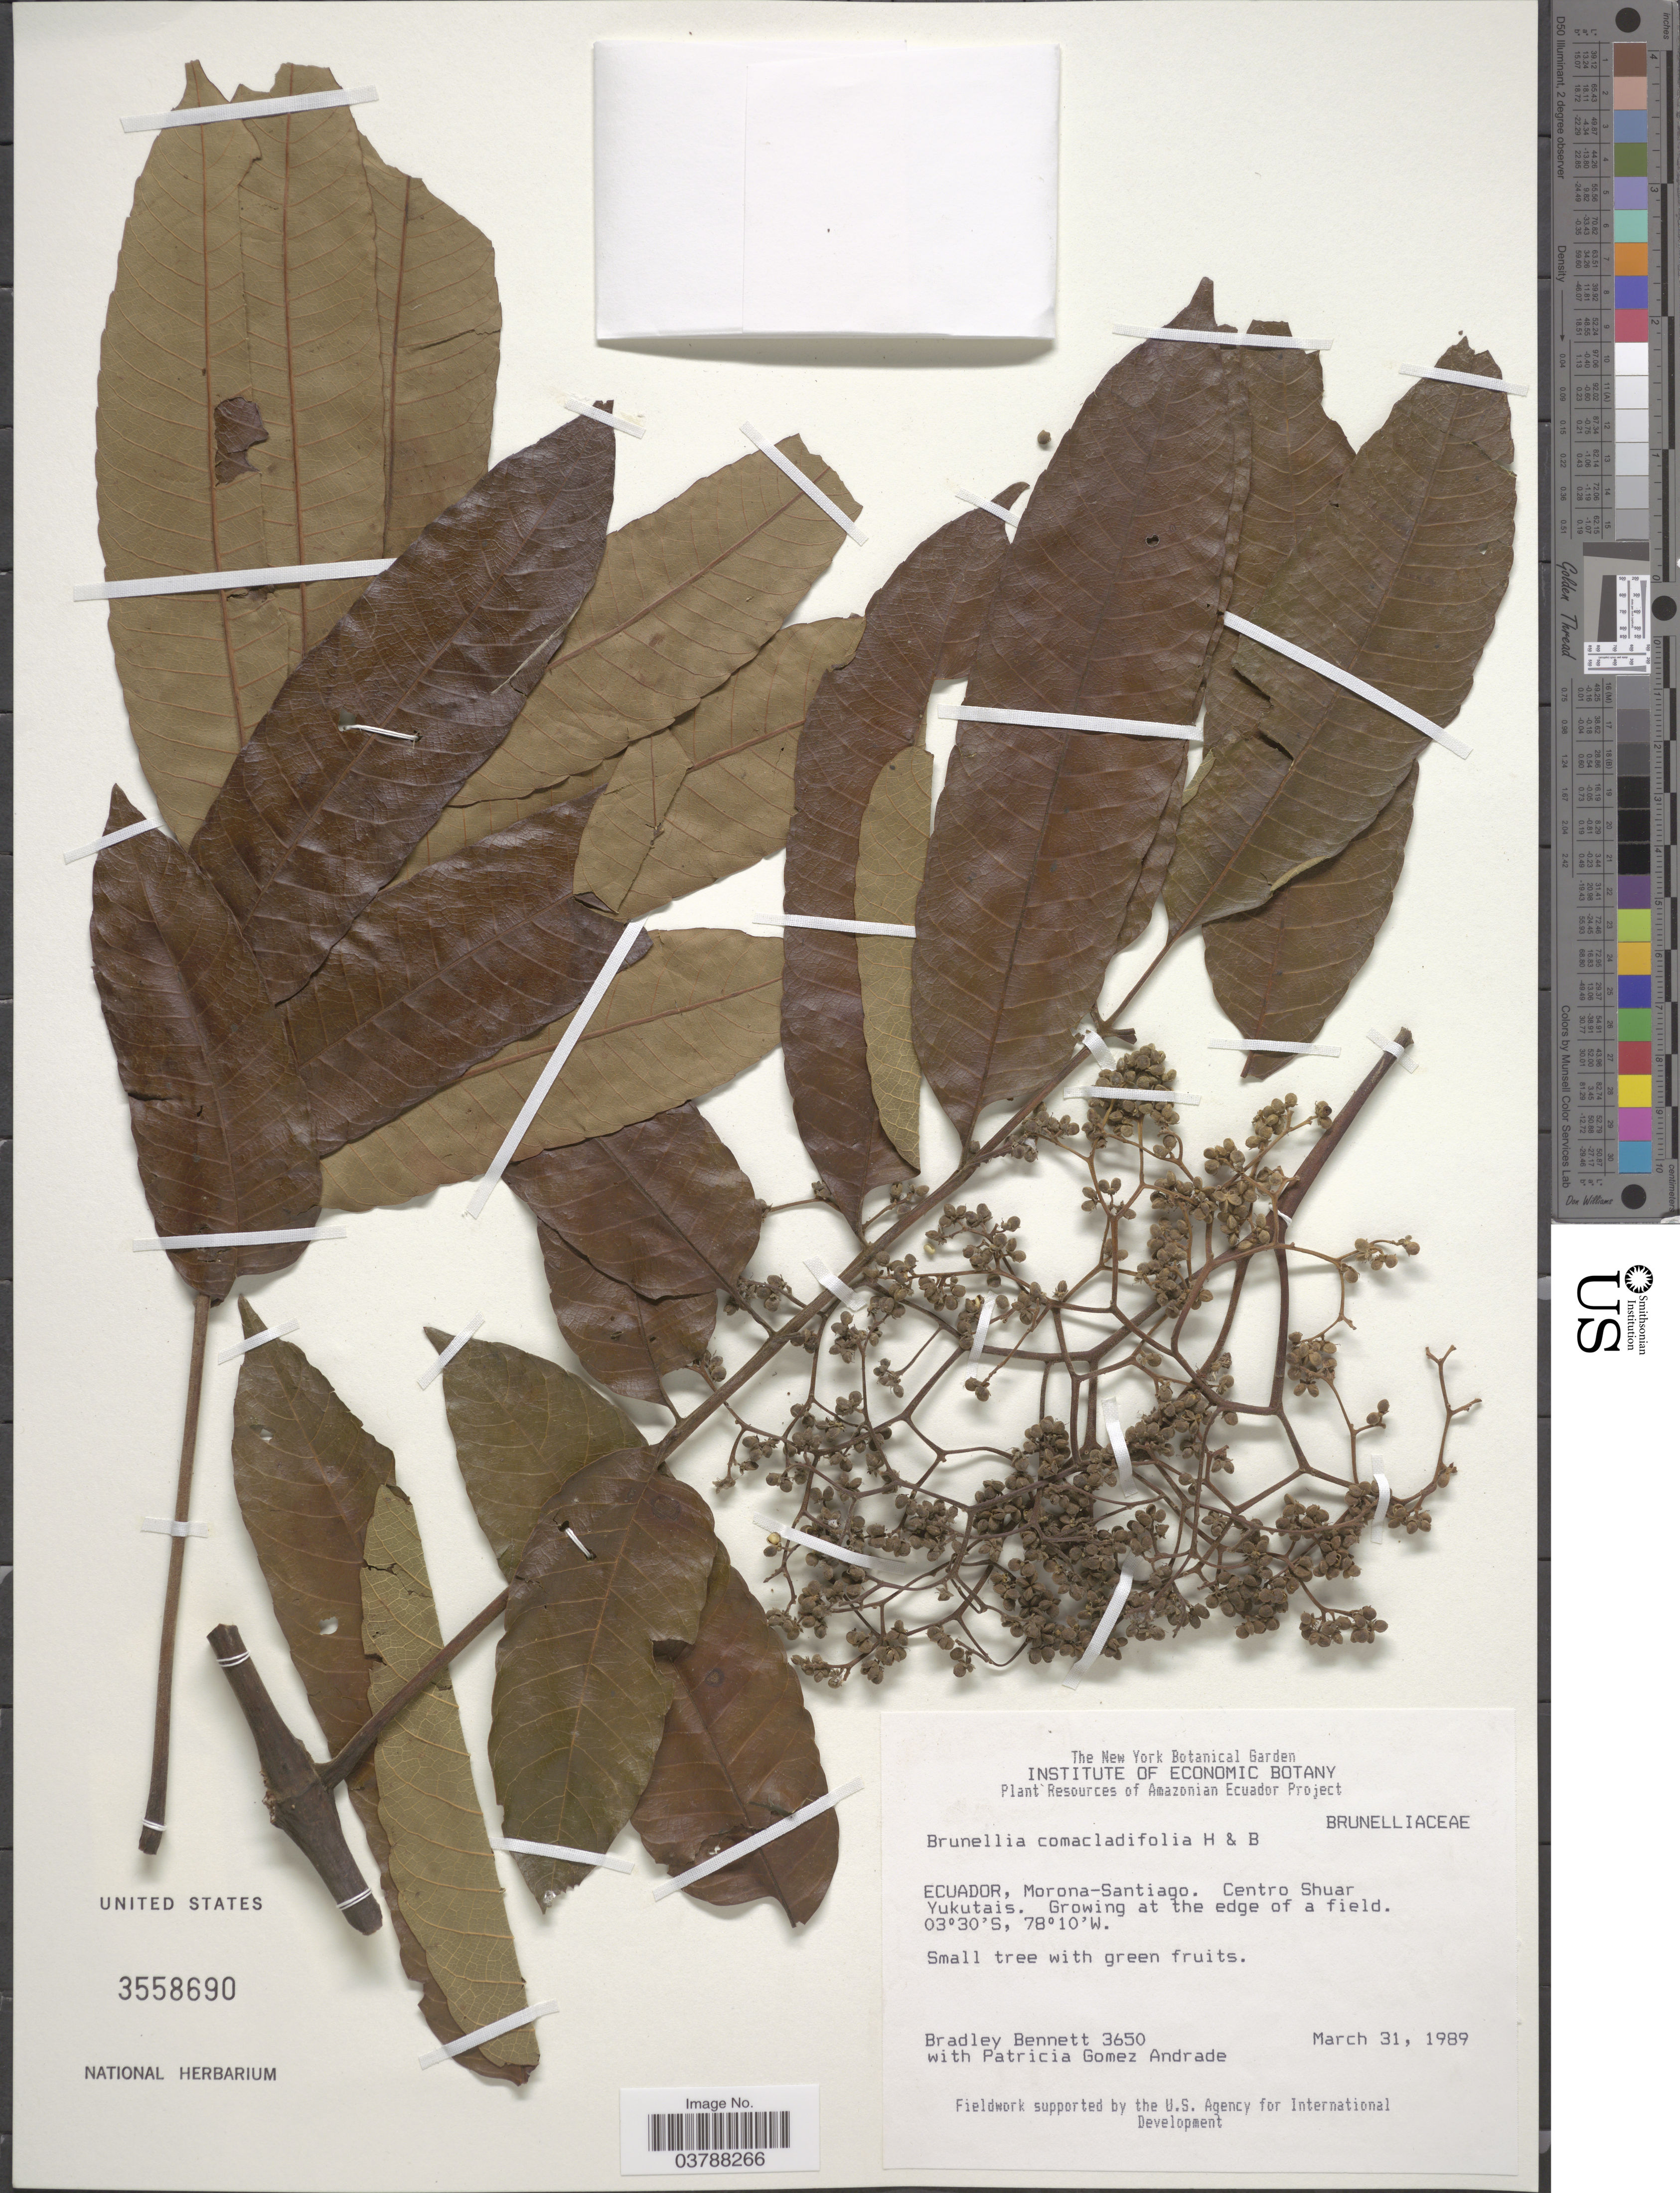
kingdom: Plantae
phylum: Tracheophyta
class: Magnoliopsida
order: Oxalidales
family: Brunelliaceae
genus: Brunellia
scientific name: Brunellia comocladifolia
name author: Bonpl.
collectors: B. Bennett & P. Gomez Andrade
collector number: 3650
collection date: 1989-03-31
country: Ecuador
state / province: Morona-Santiago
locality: Centro Shuar Yukutais.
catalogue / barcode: US 3558690